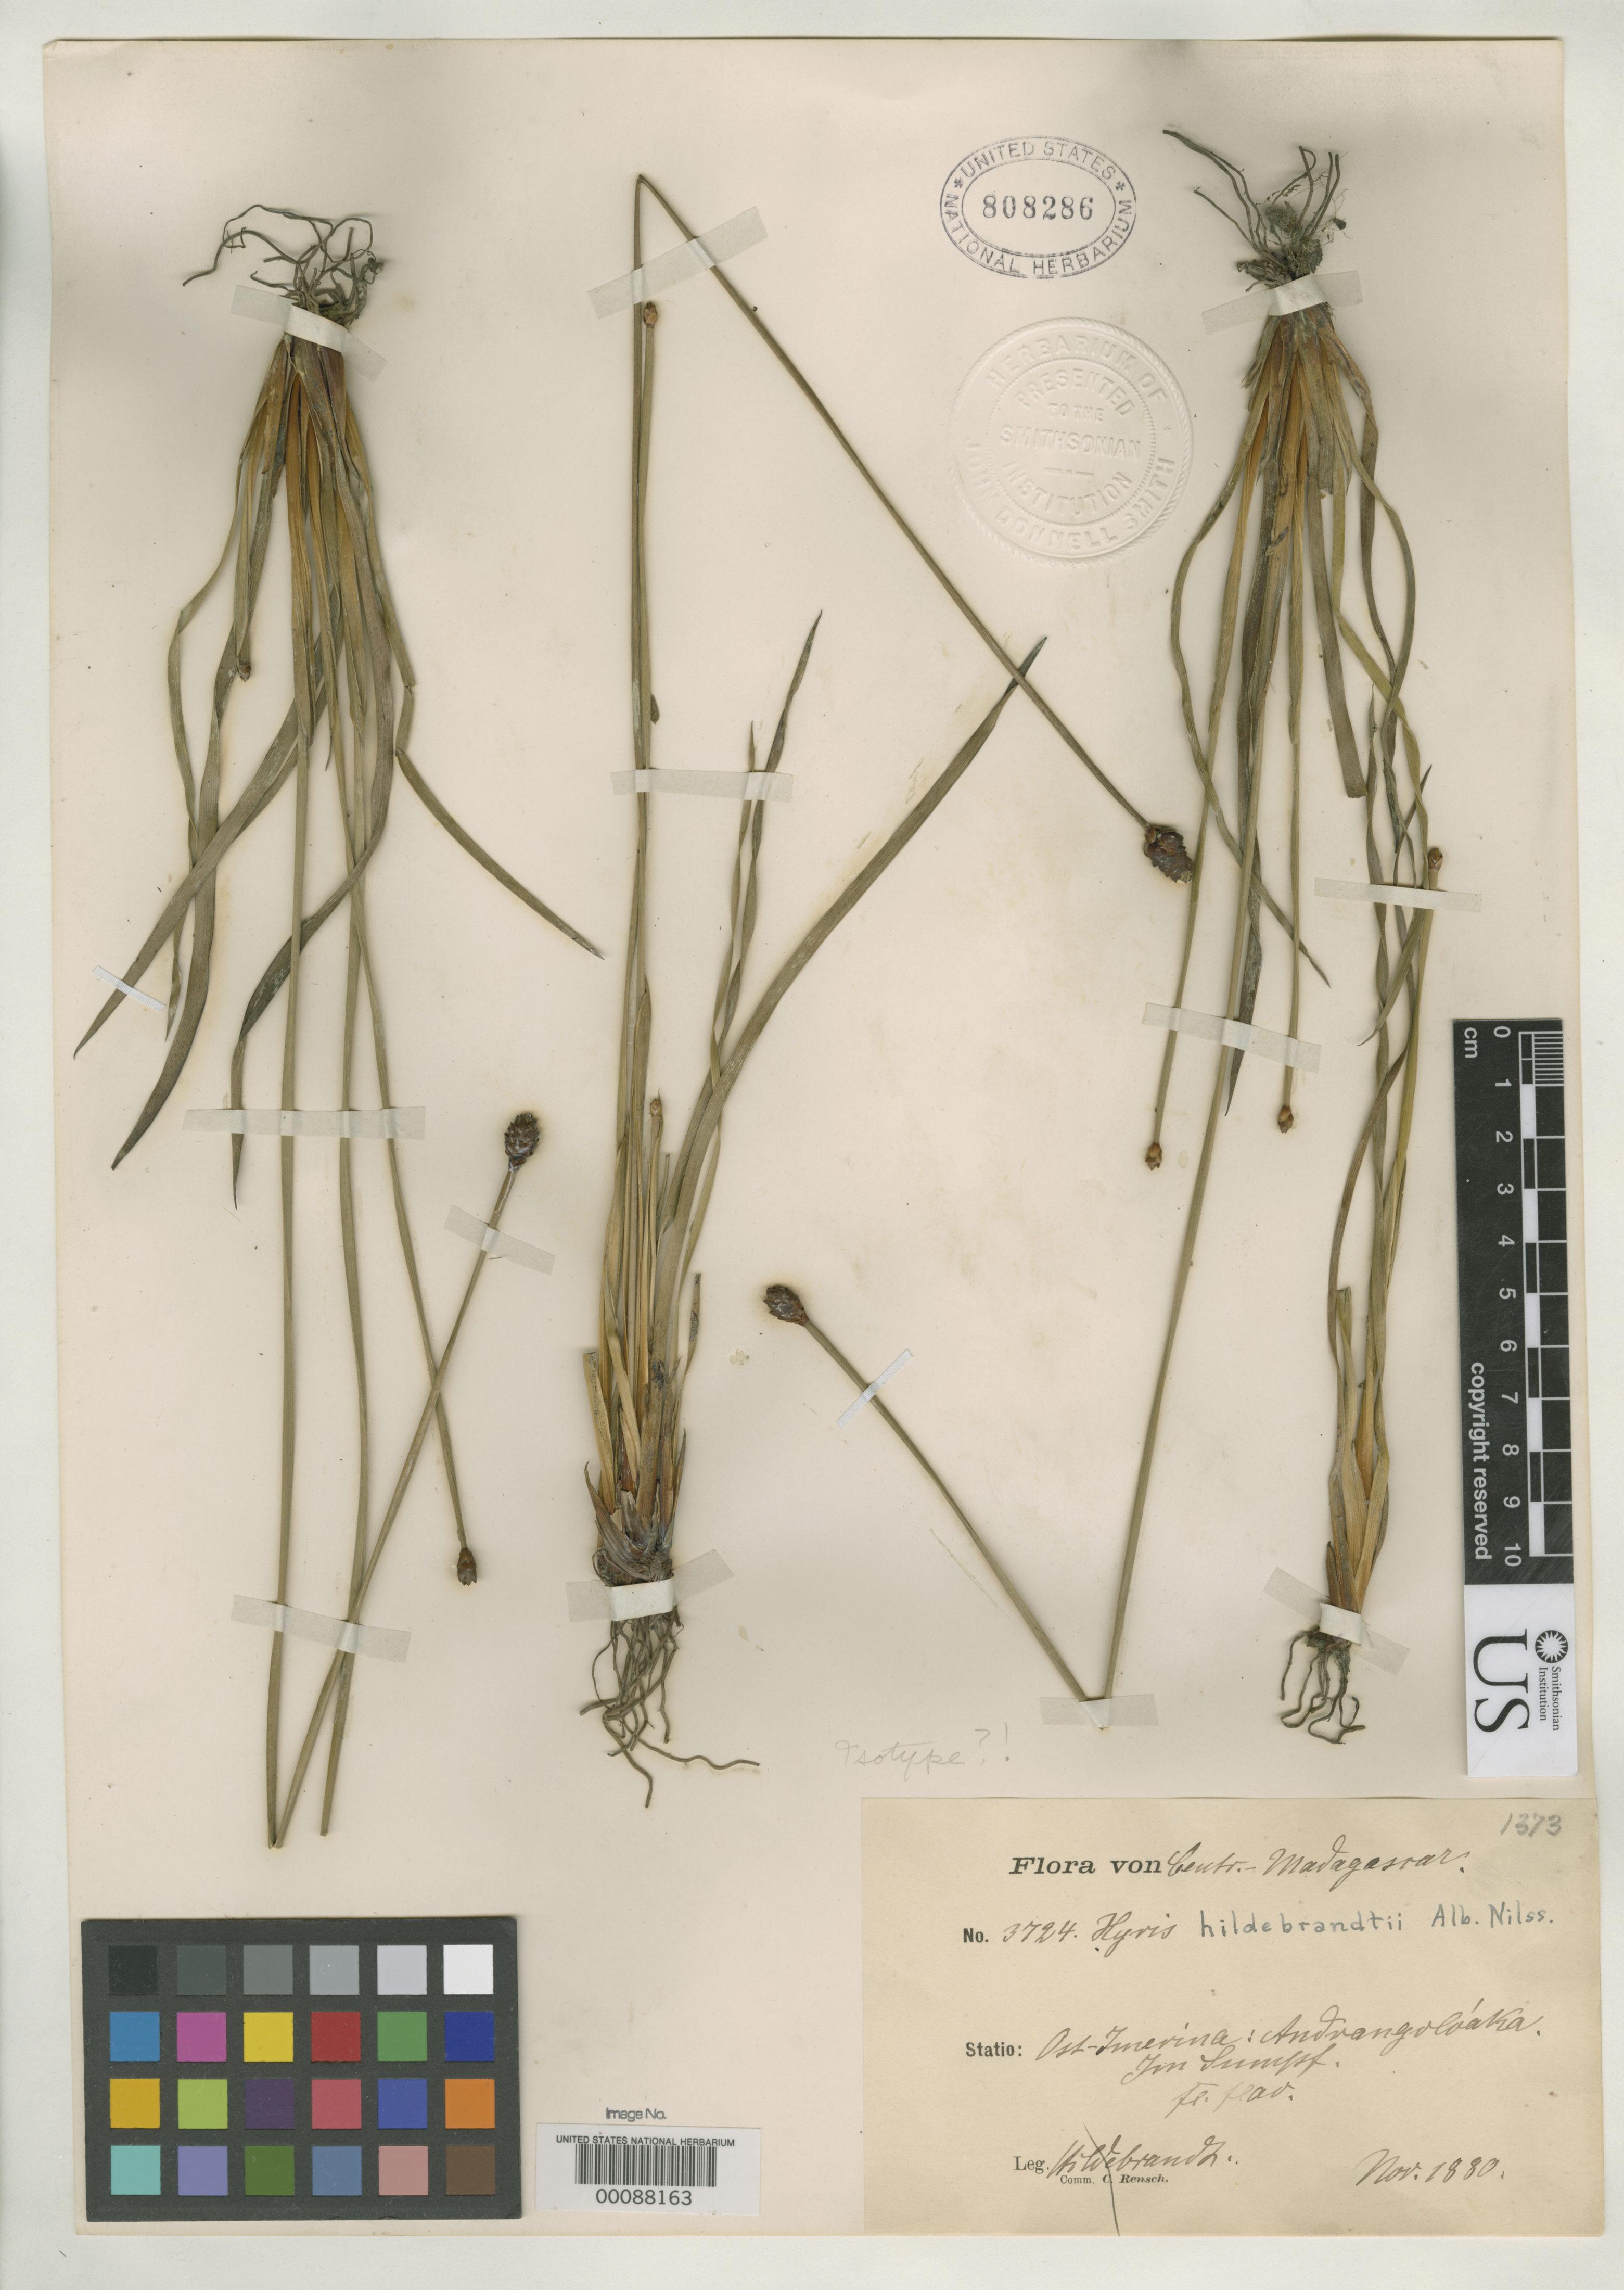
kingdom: Plantae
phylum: Tracheophyta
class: Liliopsida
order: Poales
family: Xyridaceae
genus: Xyris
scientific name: Xyris hildebrandtii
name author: L.A. Nilsson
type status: Isotype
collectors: J. Hildebrandt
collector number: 3724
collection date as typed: Nov 1880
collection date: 1880-11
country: Madagascar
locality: Ost-Imerina: Andrangoloaka.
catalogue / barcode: US 808286